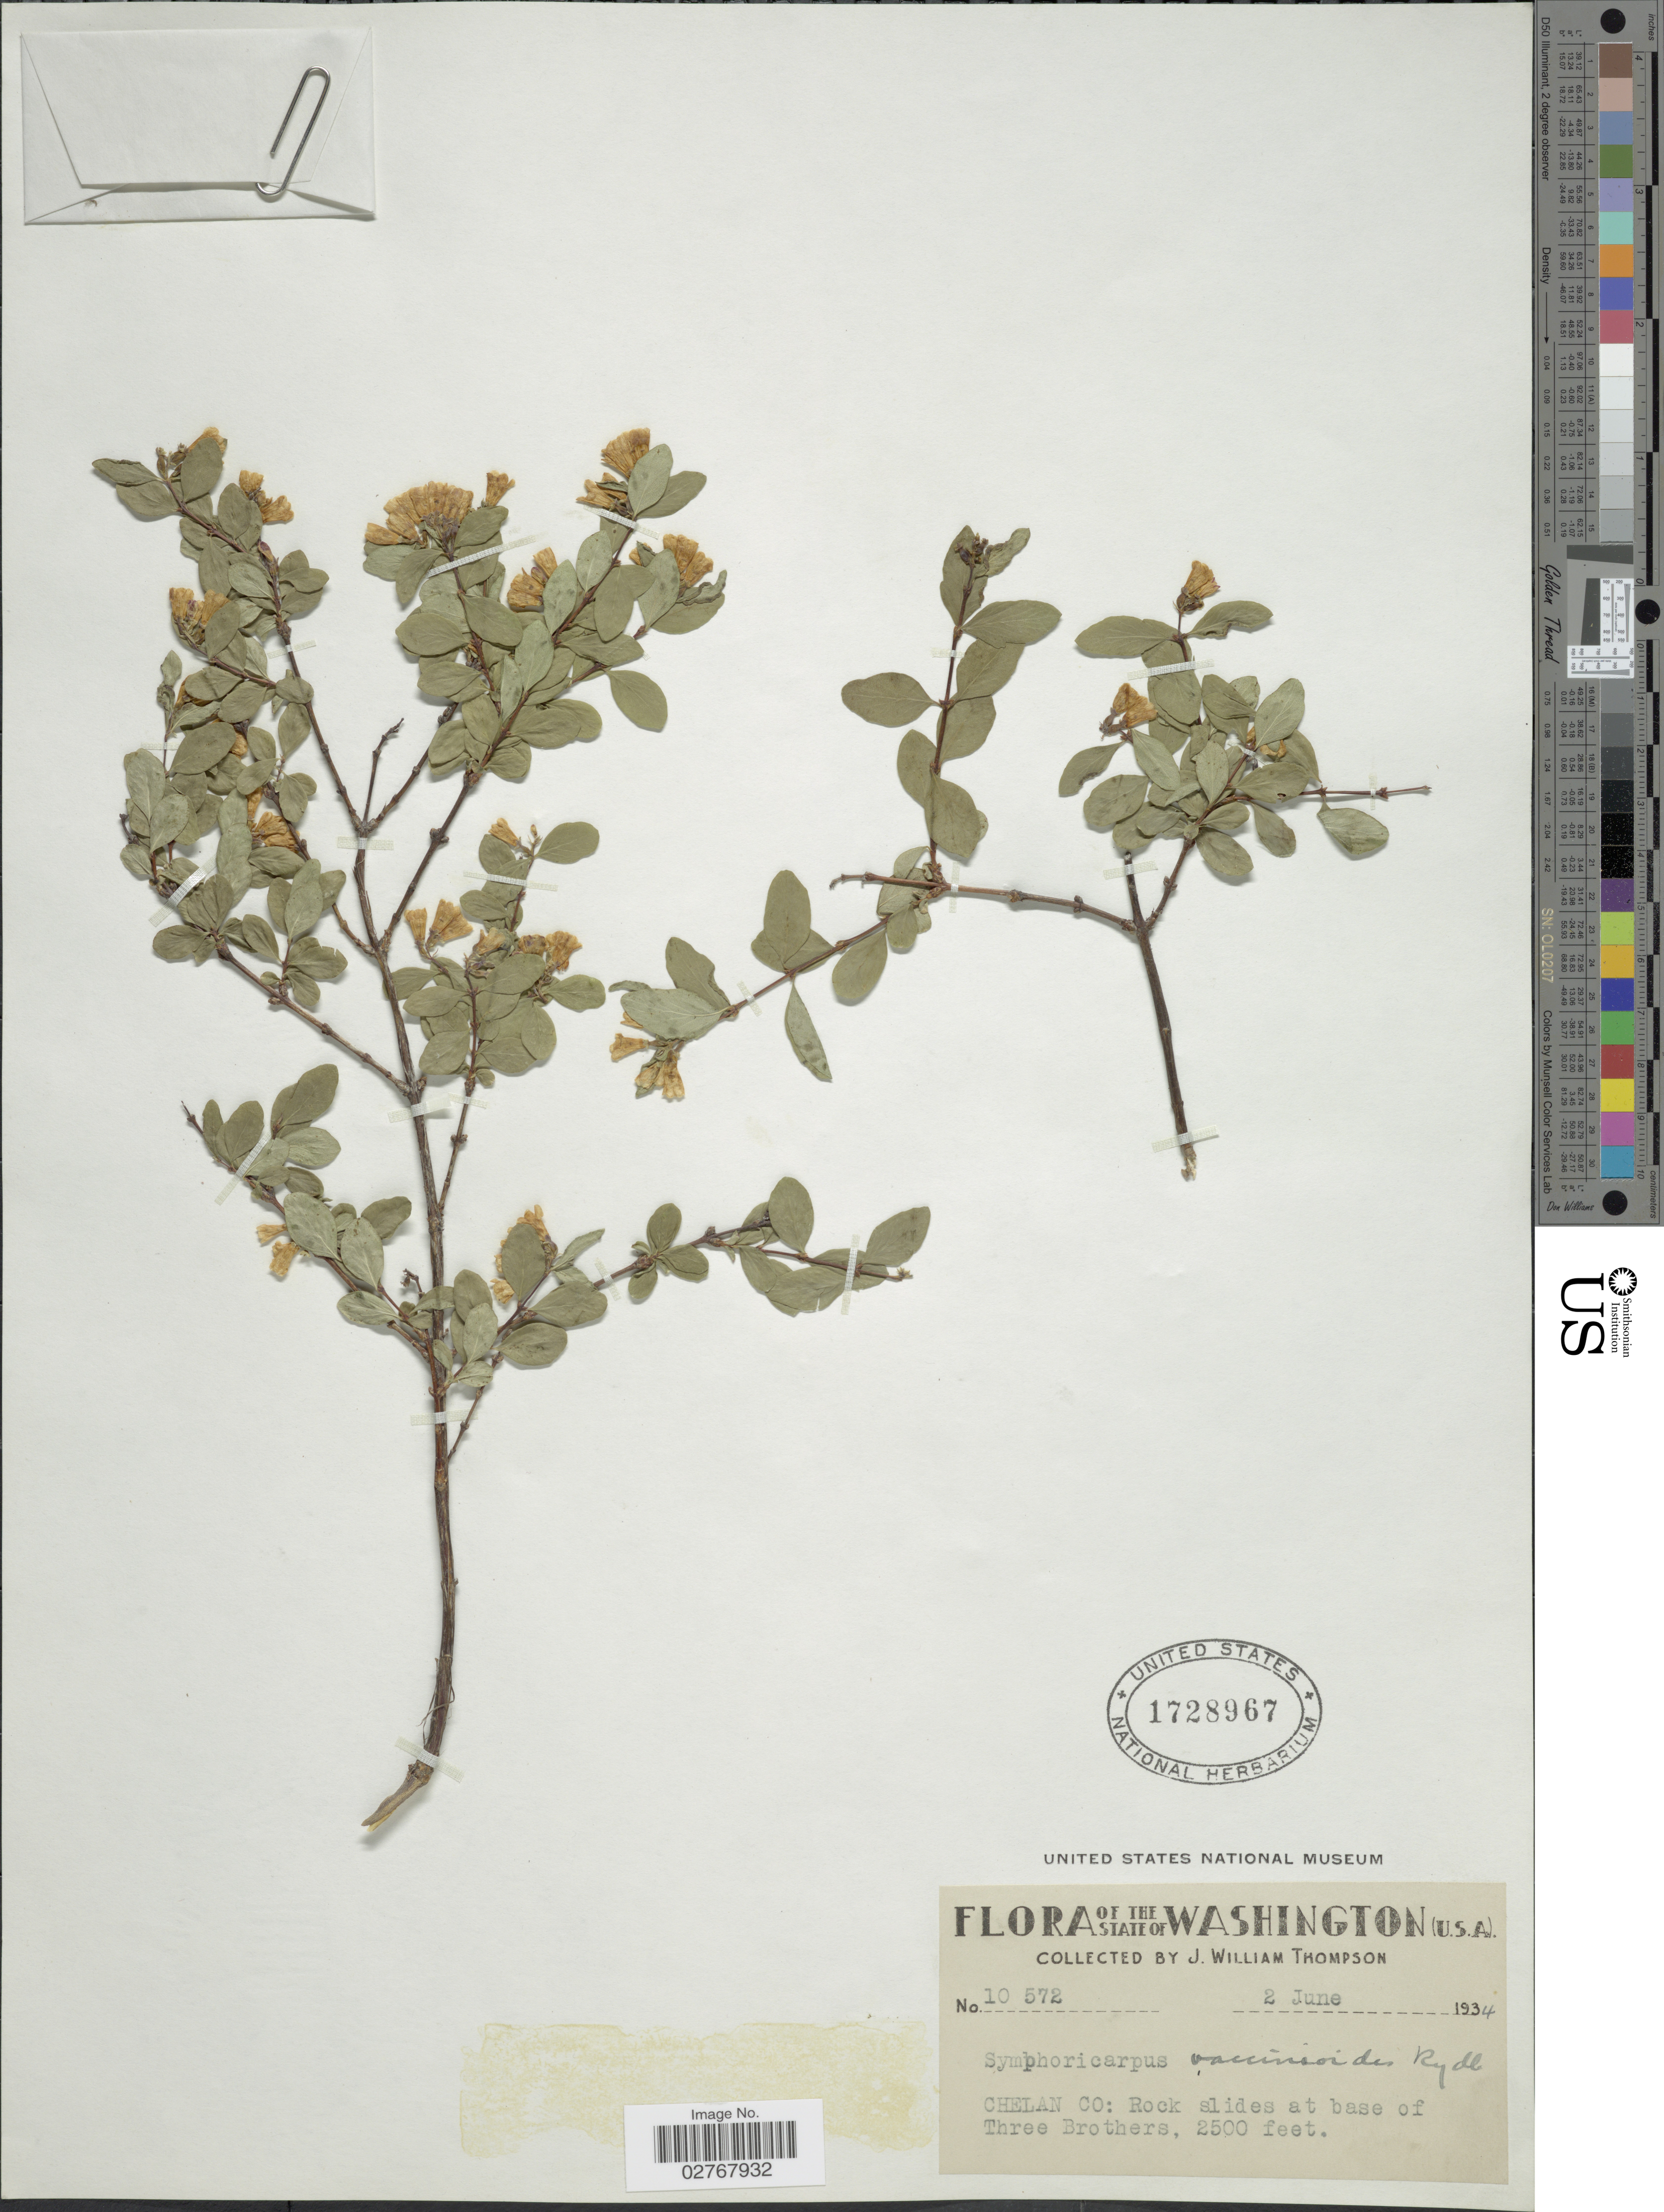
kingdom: Plantae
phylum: Tracheophyta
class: Magnoliopsida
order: Dipsacales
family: Caprifoliaceae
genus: Symphoricarpos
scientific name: Symphoricarpos vaccinioides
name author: Rydb.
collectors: J. W. Thompson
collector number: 10572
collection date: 1934-06-02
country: United States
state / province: Washington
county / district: Chelan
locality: Chelan Co: Rock slides at base of Three Brothers.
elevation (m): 762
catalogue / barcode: US 1728967